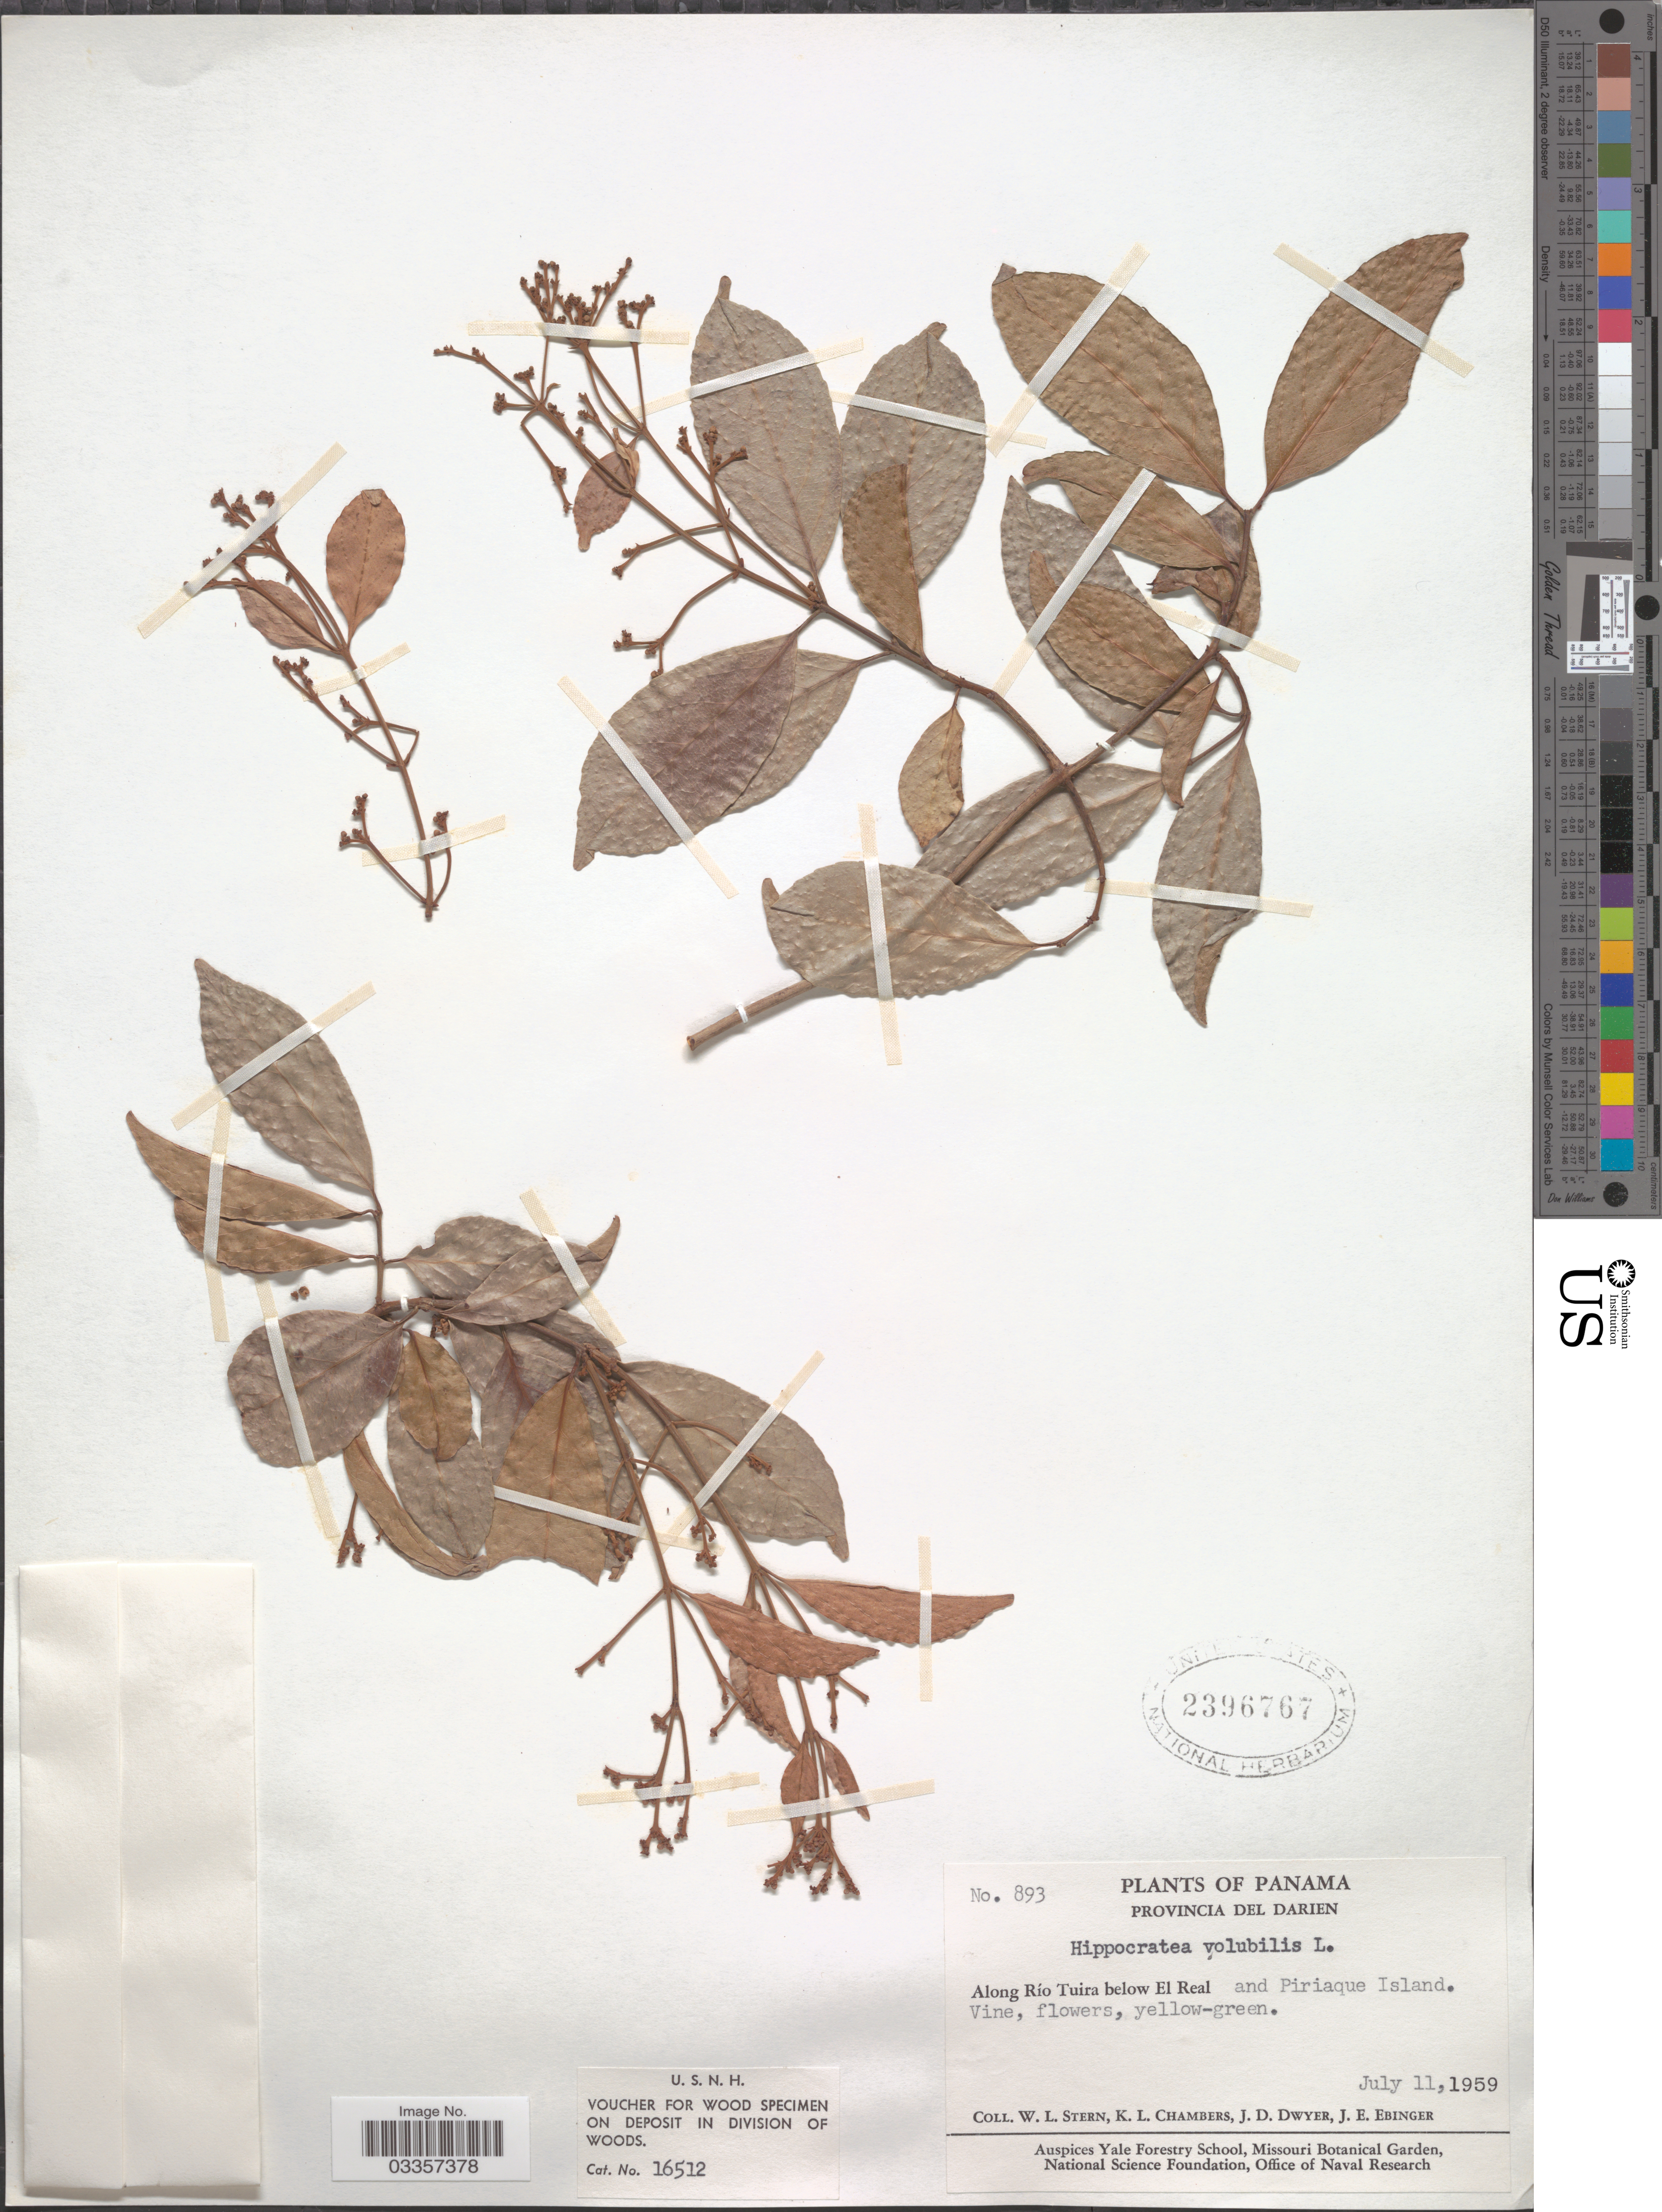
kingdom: Plantae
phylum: Tracheophyta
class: Magnoliopsida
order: Celastrales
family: Celastraceae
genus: Hippocratea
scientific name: Hippocratea volubilis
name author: L.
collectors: W. L. Stern, K. Chambers, J. D. Dwyer & J. Ebinger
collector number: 893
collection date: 1959-07-11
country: Panama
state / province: Darién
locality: Along Río Tuira below El Real and Piriaque Island.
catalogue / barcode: US 2396767